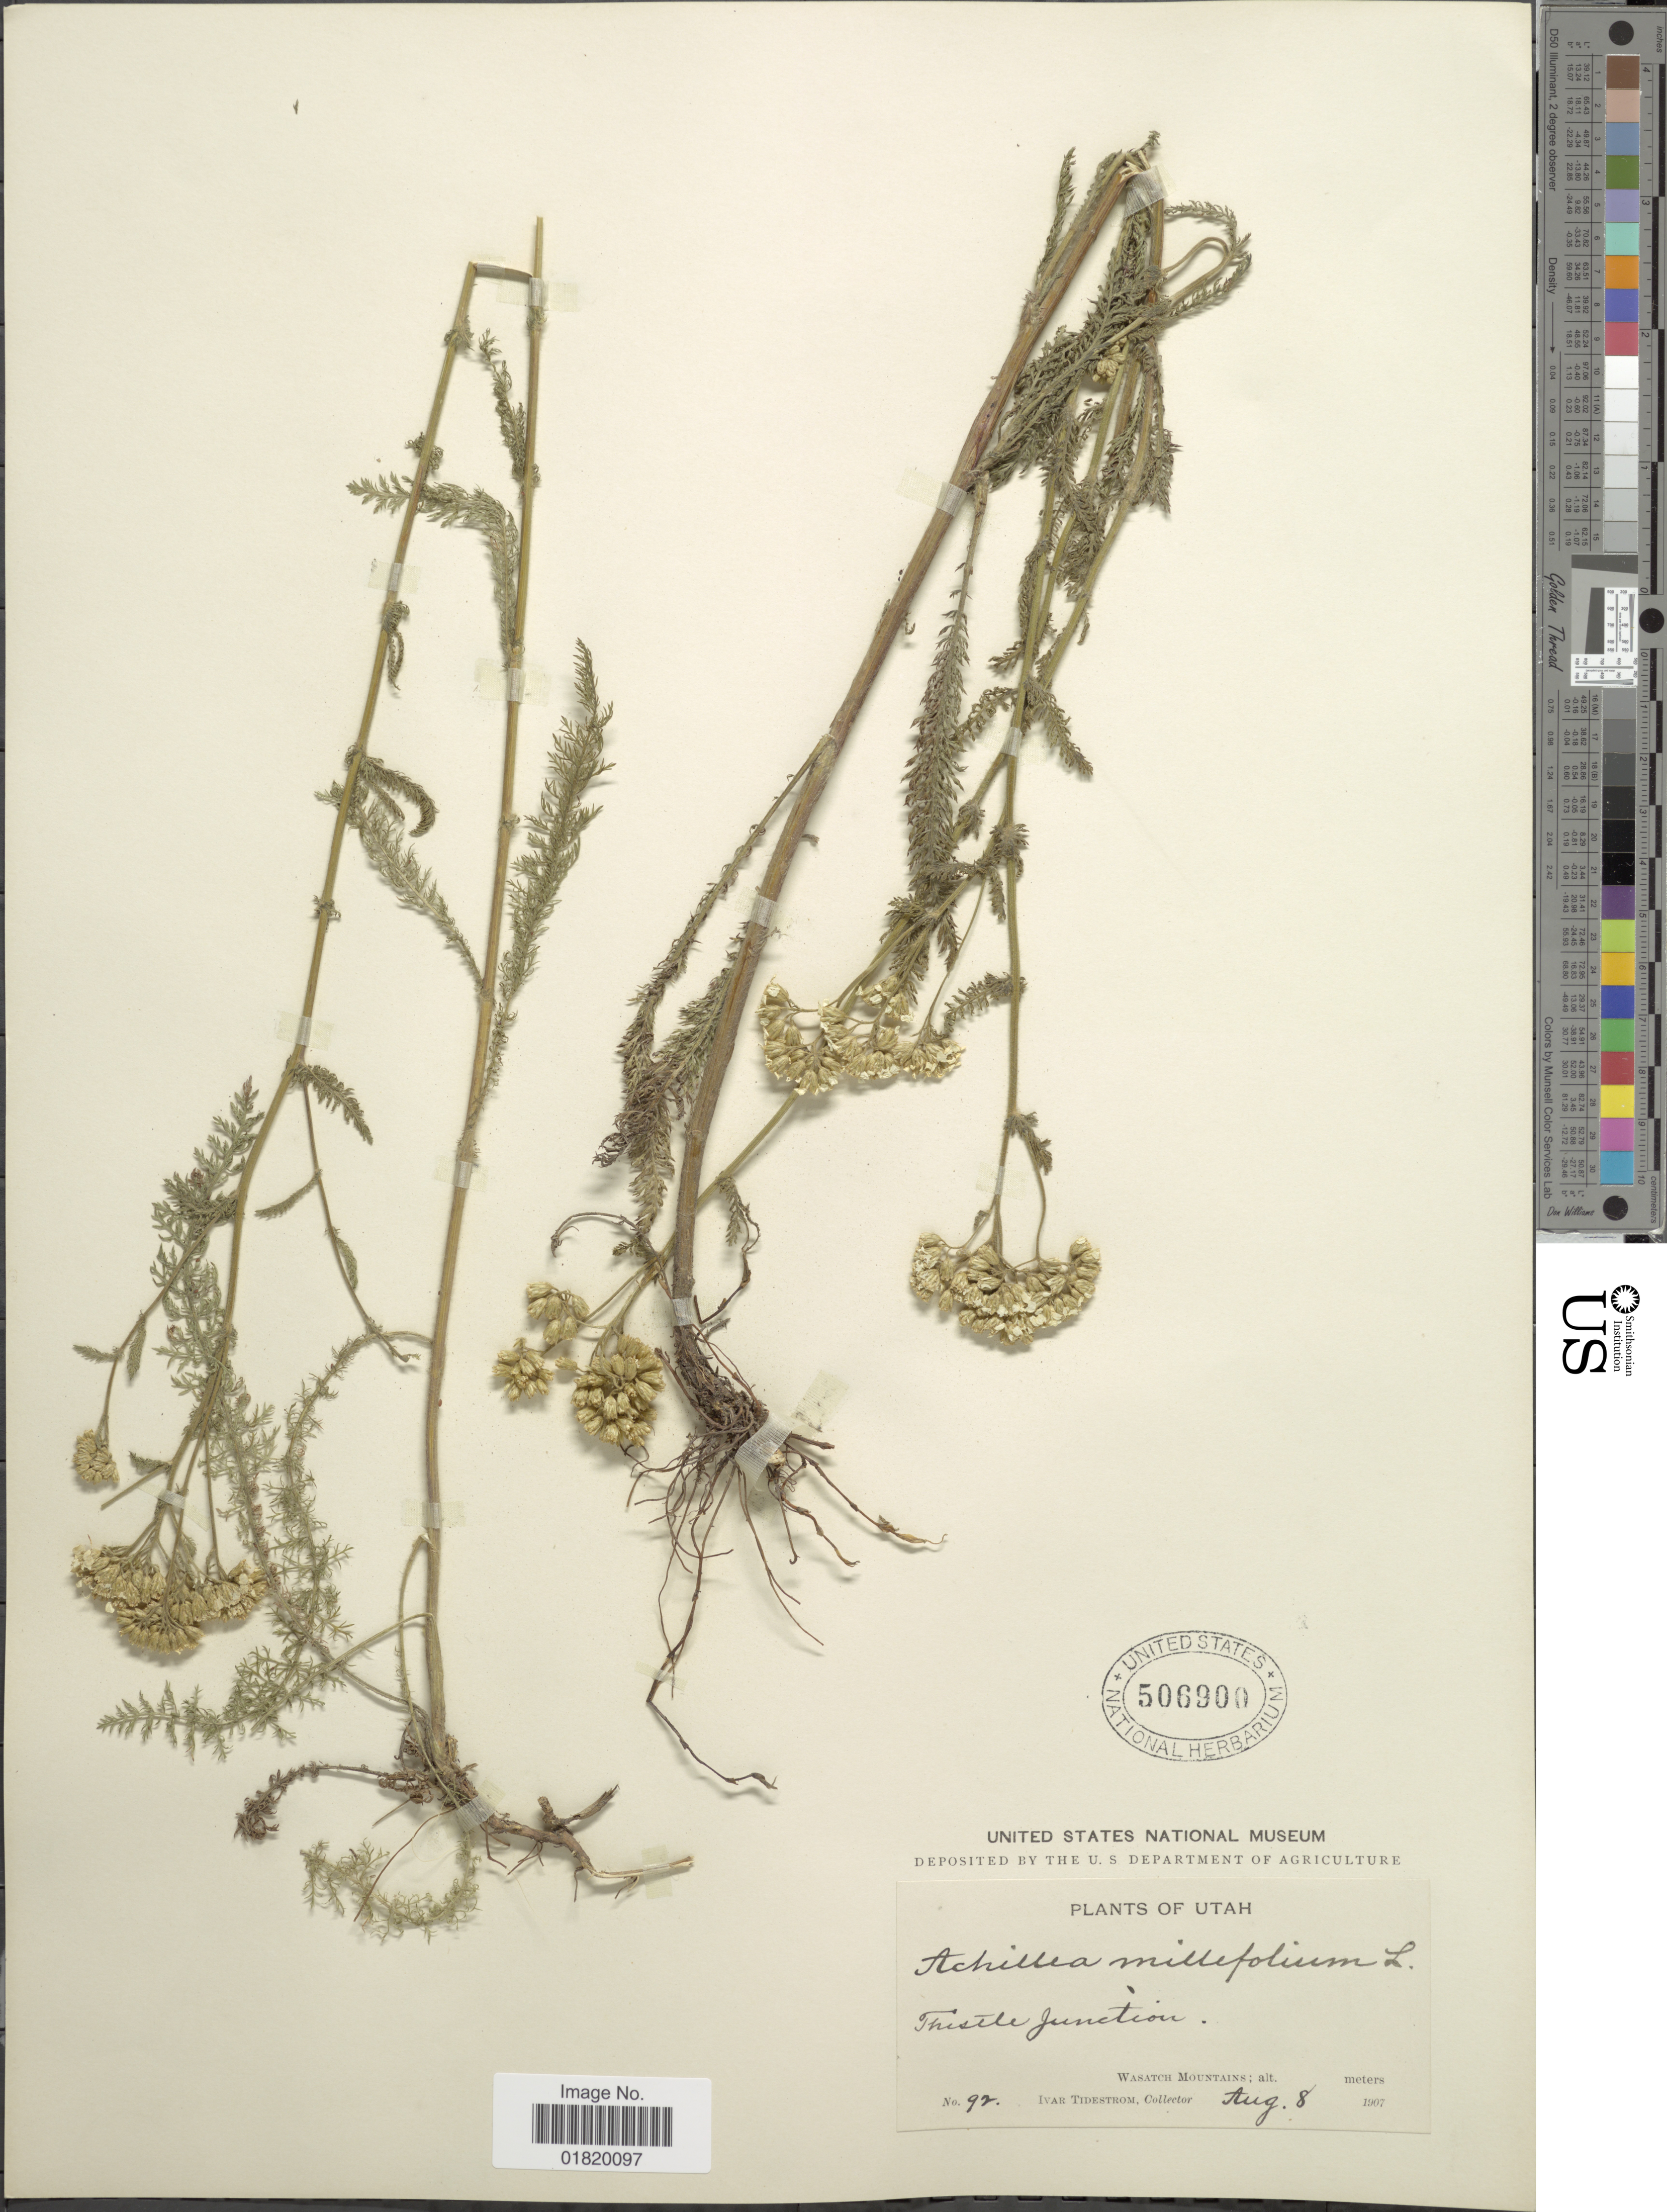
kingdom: Plantae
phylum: Tracheophyta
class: Magnoliopsida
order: Asterales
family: Asteraceae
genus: Achillea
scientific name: Achillea lanulosa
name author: Nutt.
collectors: I. F. Tidestrom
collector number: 92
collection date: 1907-08-08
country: United States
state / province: Utah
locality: Thistle Junction. Wasatch Mountains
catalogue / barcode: US 506900